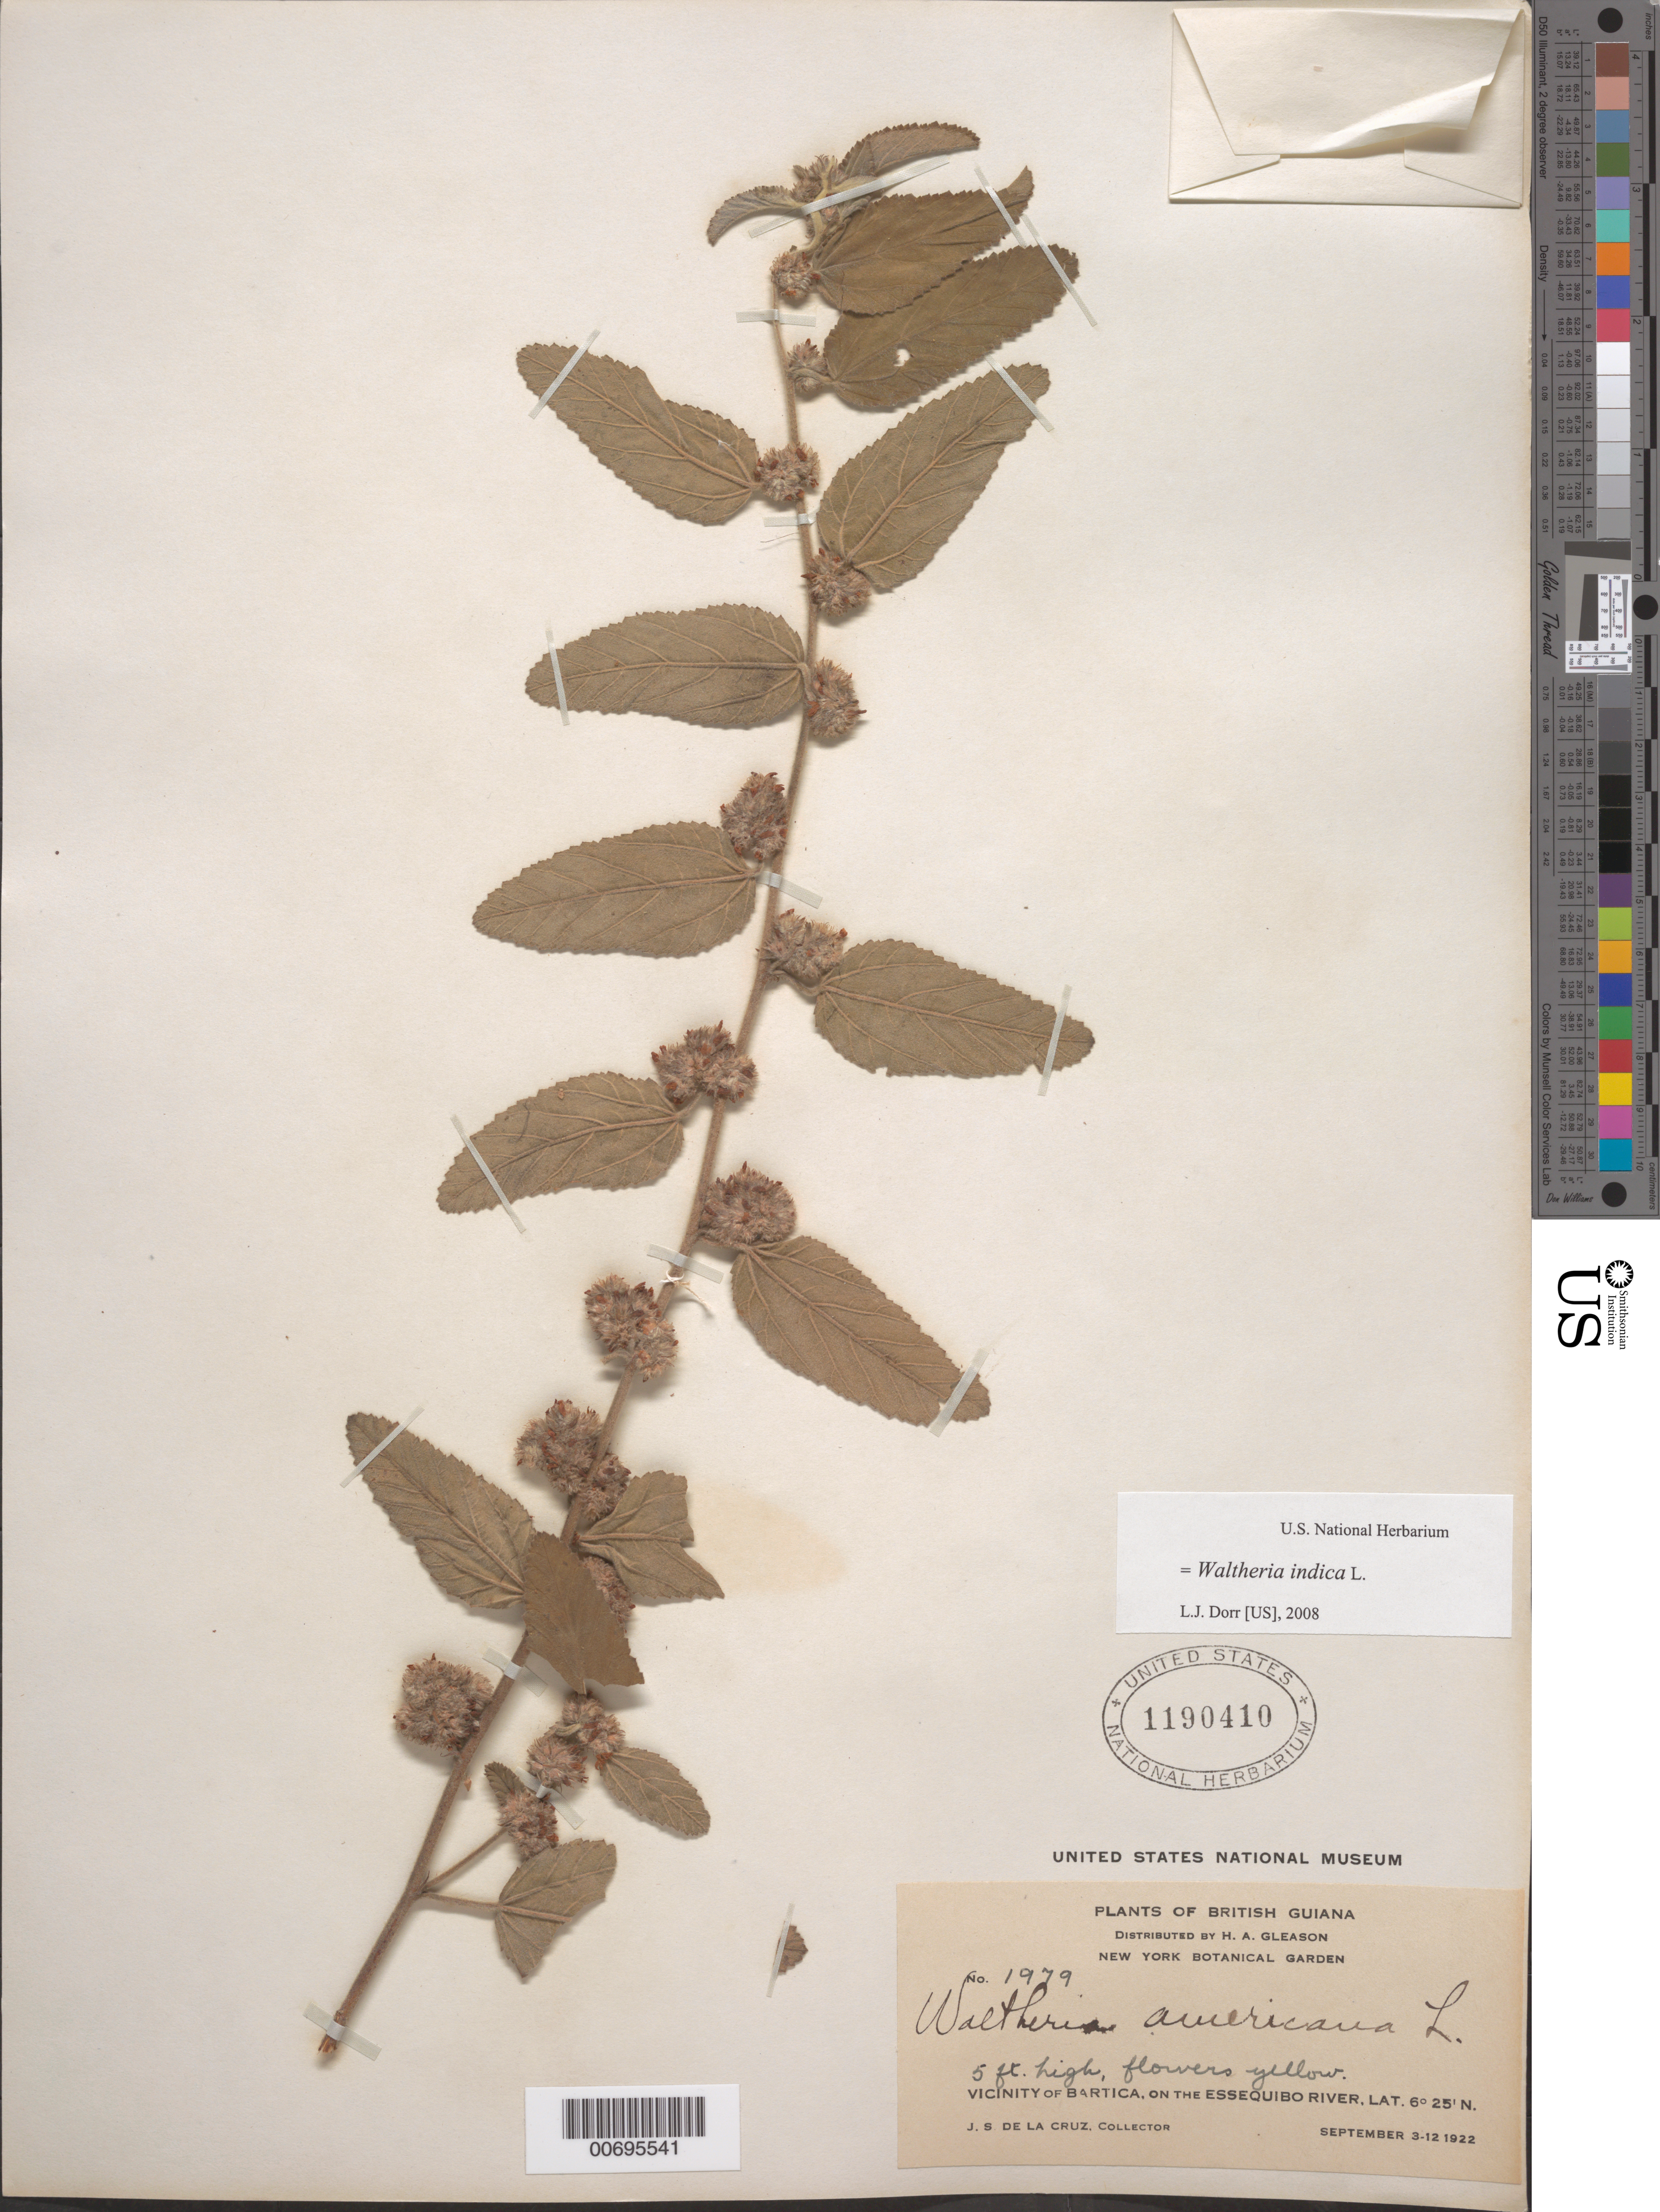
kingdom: Plantae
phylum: Tracheophyta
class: Magnoliopsida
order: Malvales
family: Malvaceae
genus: Waltheria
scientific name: Waltheria indica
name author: L.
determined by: Dorr, L. J., (BOT), Smithsonian Institution - National Museum of Natural History (UNITED STATES)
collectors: J. S. de la Cruz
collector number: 1979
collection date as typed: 3-Sep-22 to 12-Sep-22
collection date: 1922-09-03/1922-09-12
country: Guyana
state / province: Cuyuni-Mazaruni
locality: Bartica, vic., on the Essequibo River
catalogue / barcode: US 1190410